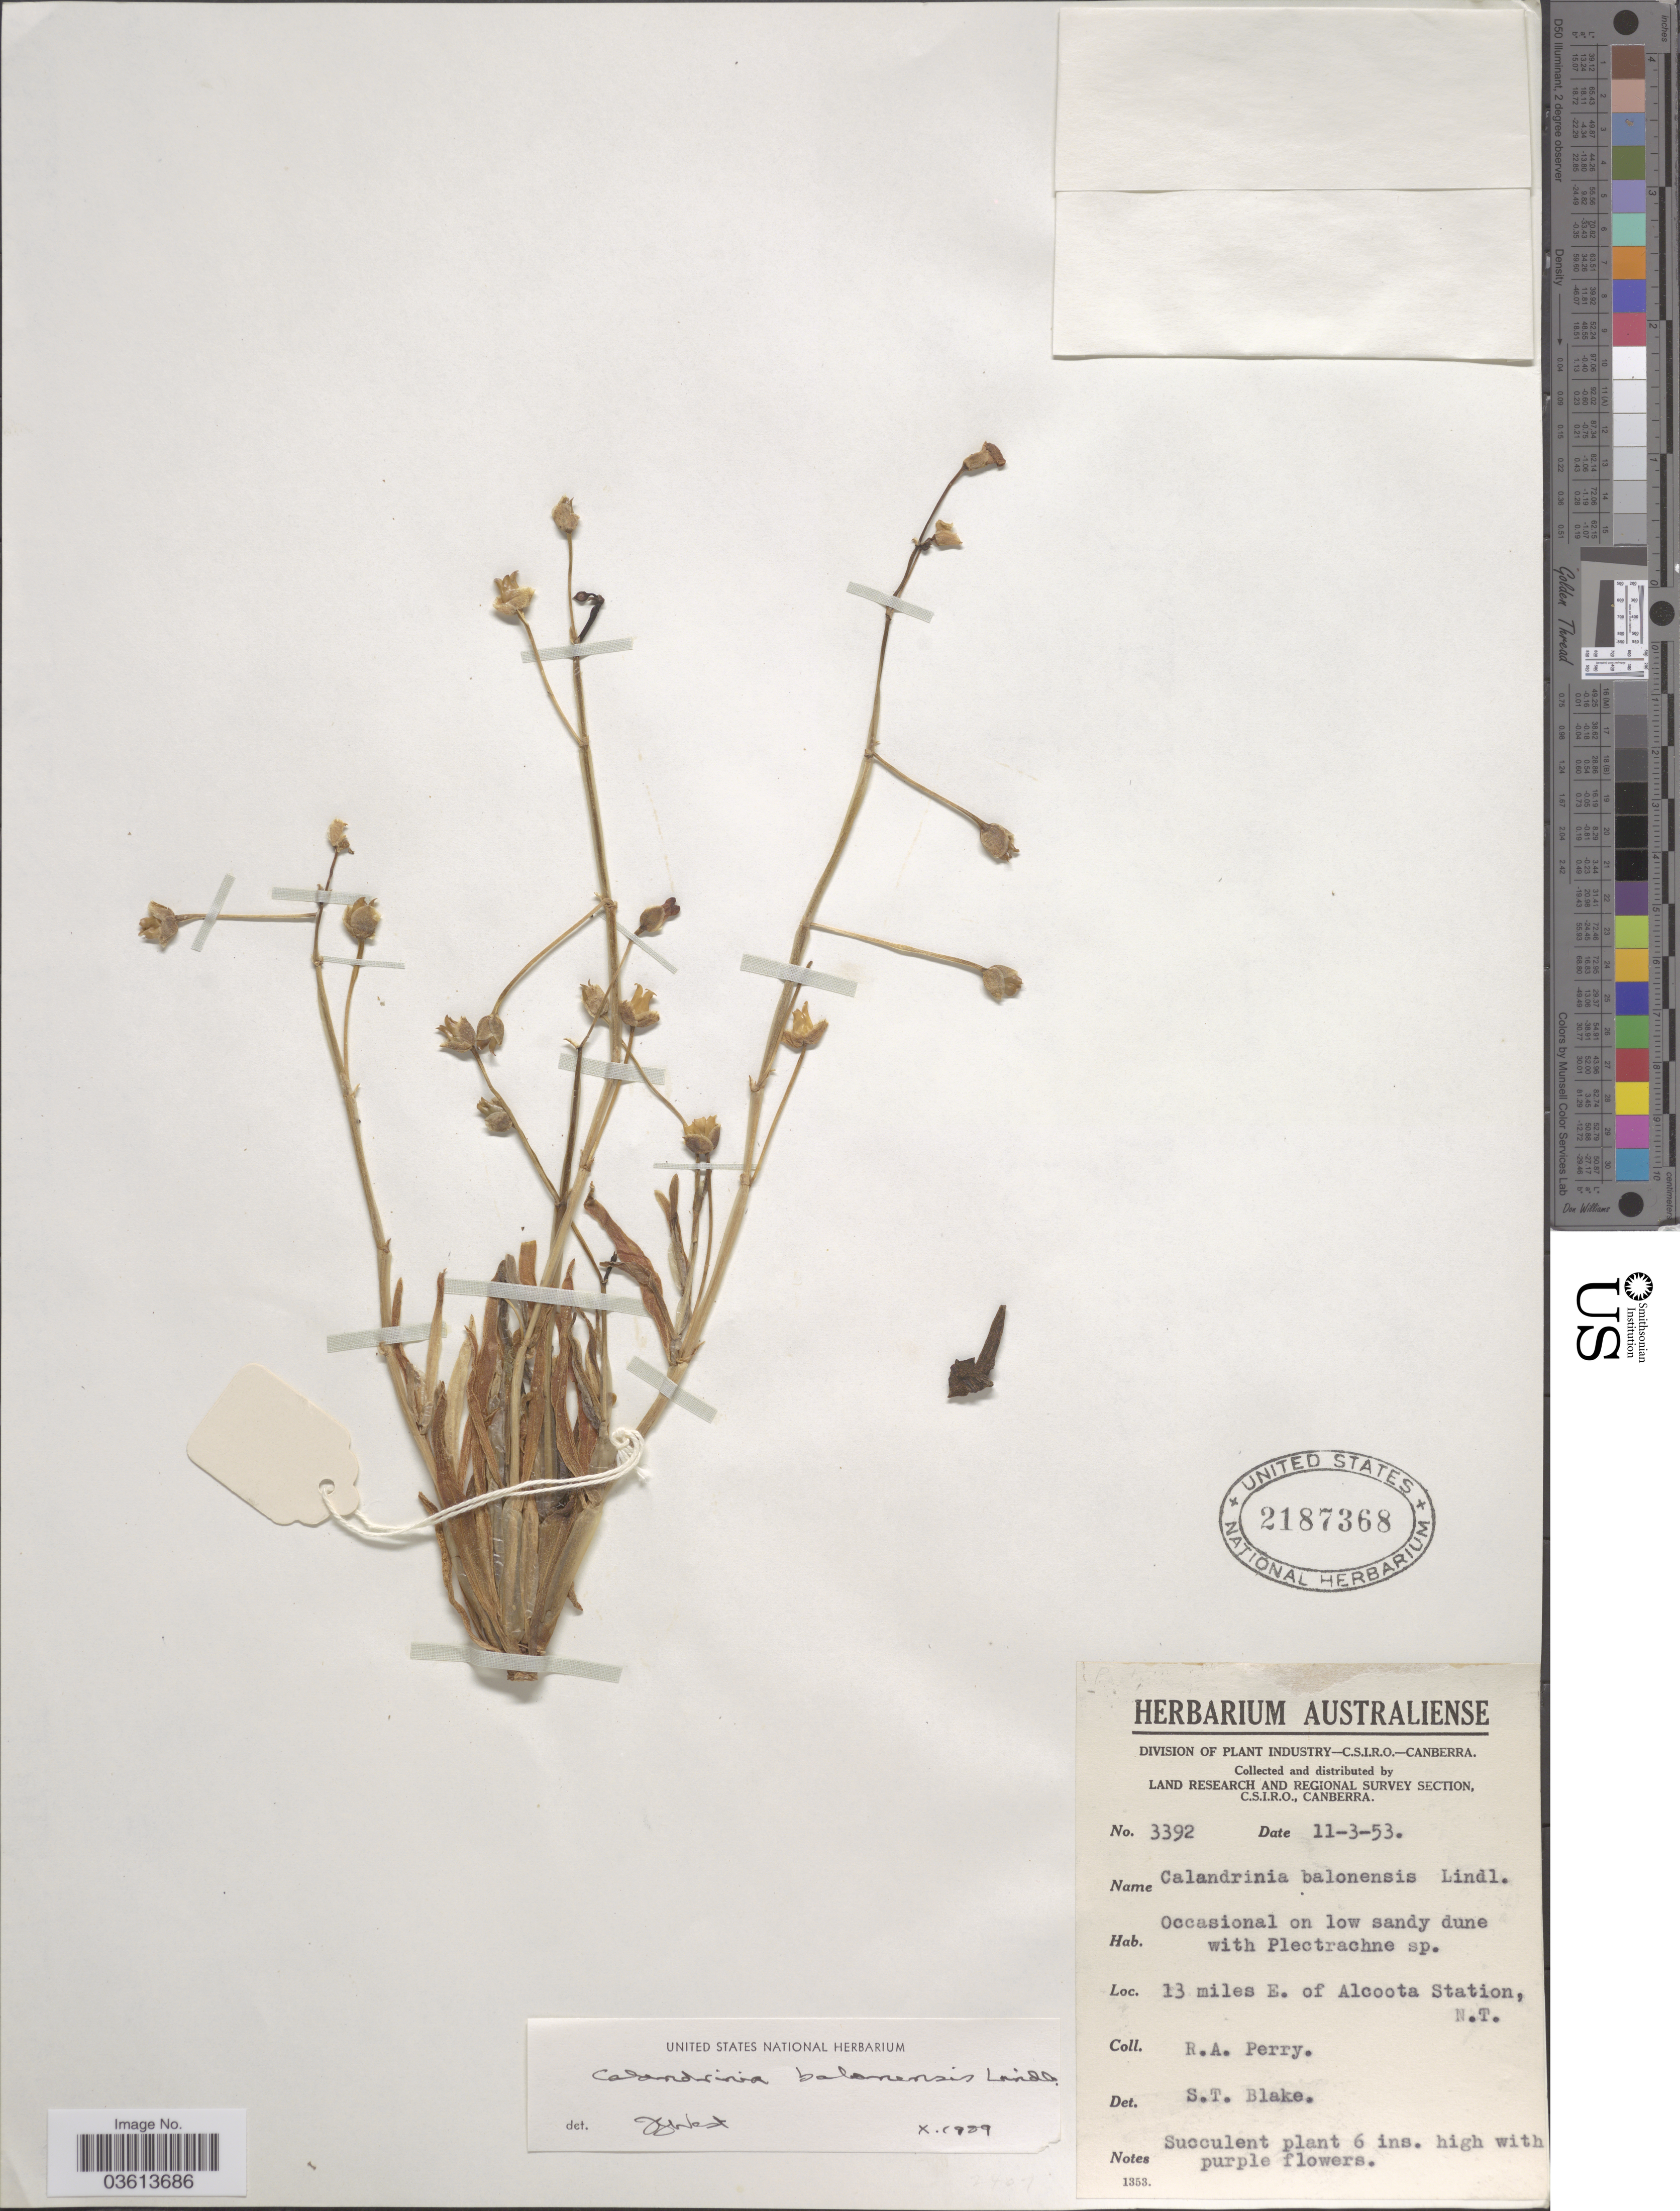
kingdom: Plantae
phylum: Tracheophyta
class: Magnoliopsida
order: Caryophyllales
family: Montiaceae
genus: Parakeelya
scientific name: Parakeelya balonensis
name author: (Lindl.) Hershk.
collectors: Perry, R. A.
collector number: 3392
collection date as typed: Transcribed d/m/y: 11/3/53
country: Australia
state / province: Northern Territory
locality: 13 miles E. of Alcoota Station, N.T.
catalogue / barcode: US 2187368